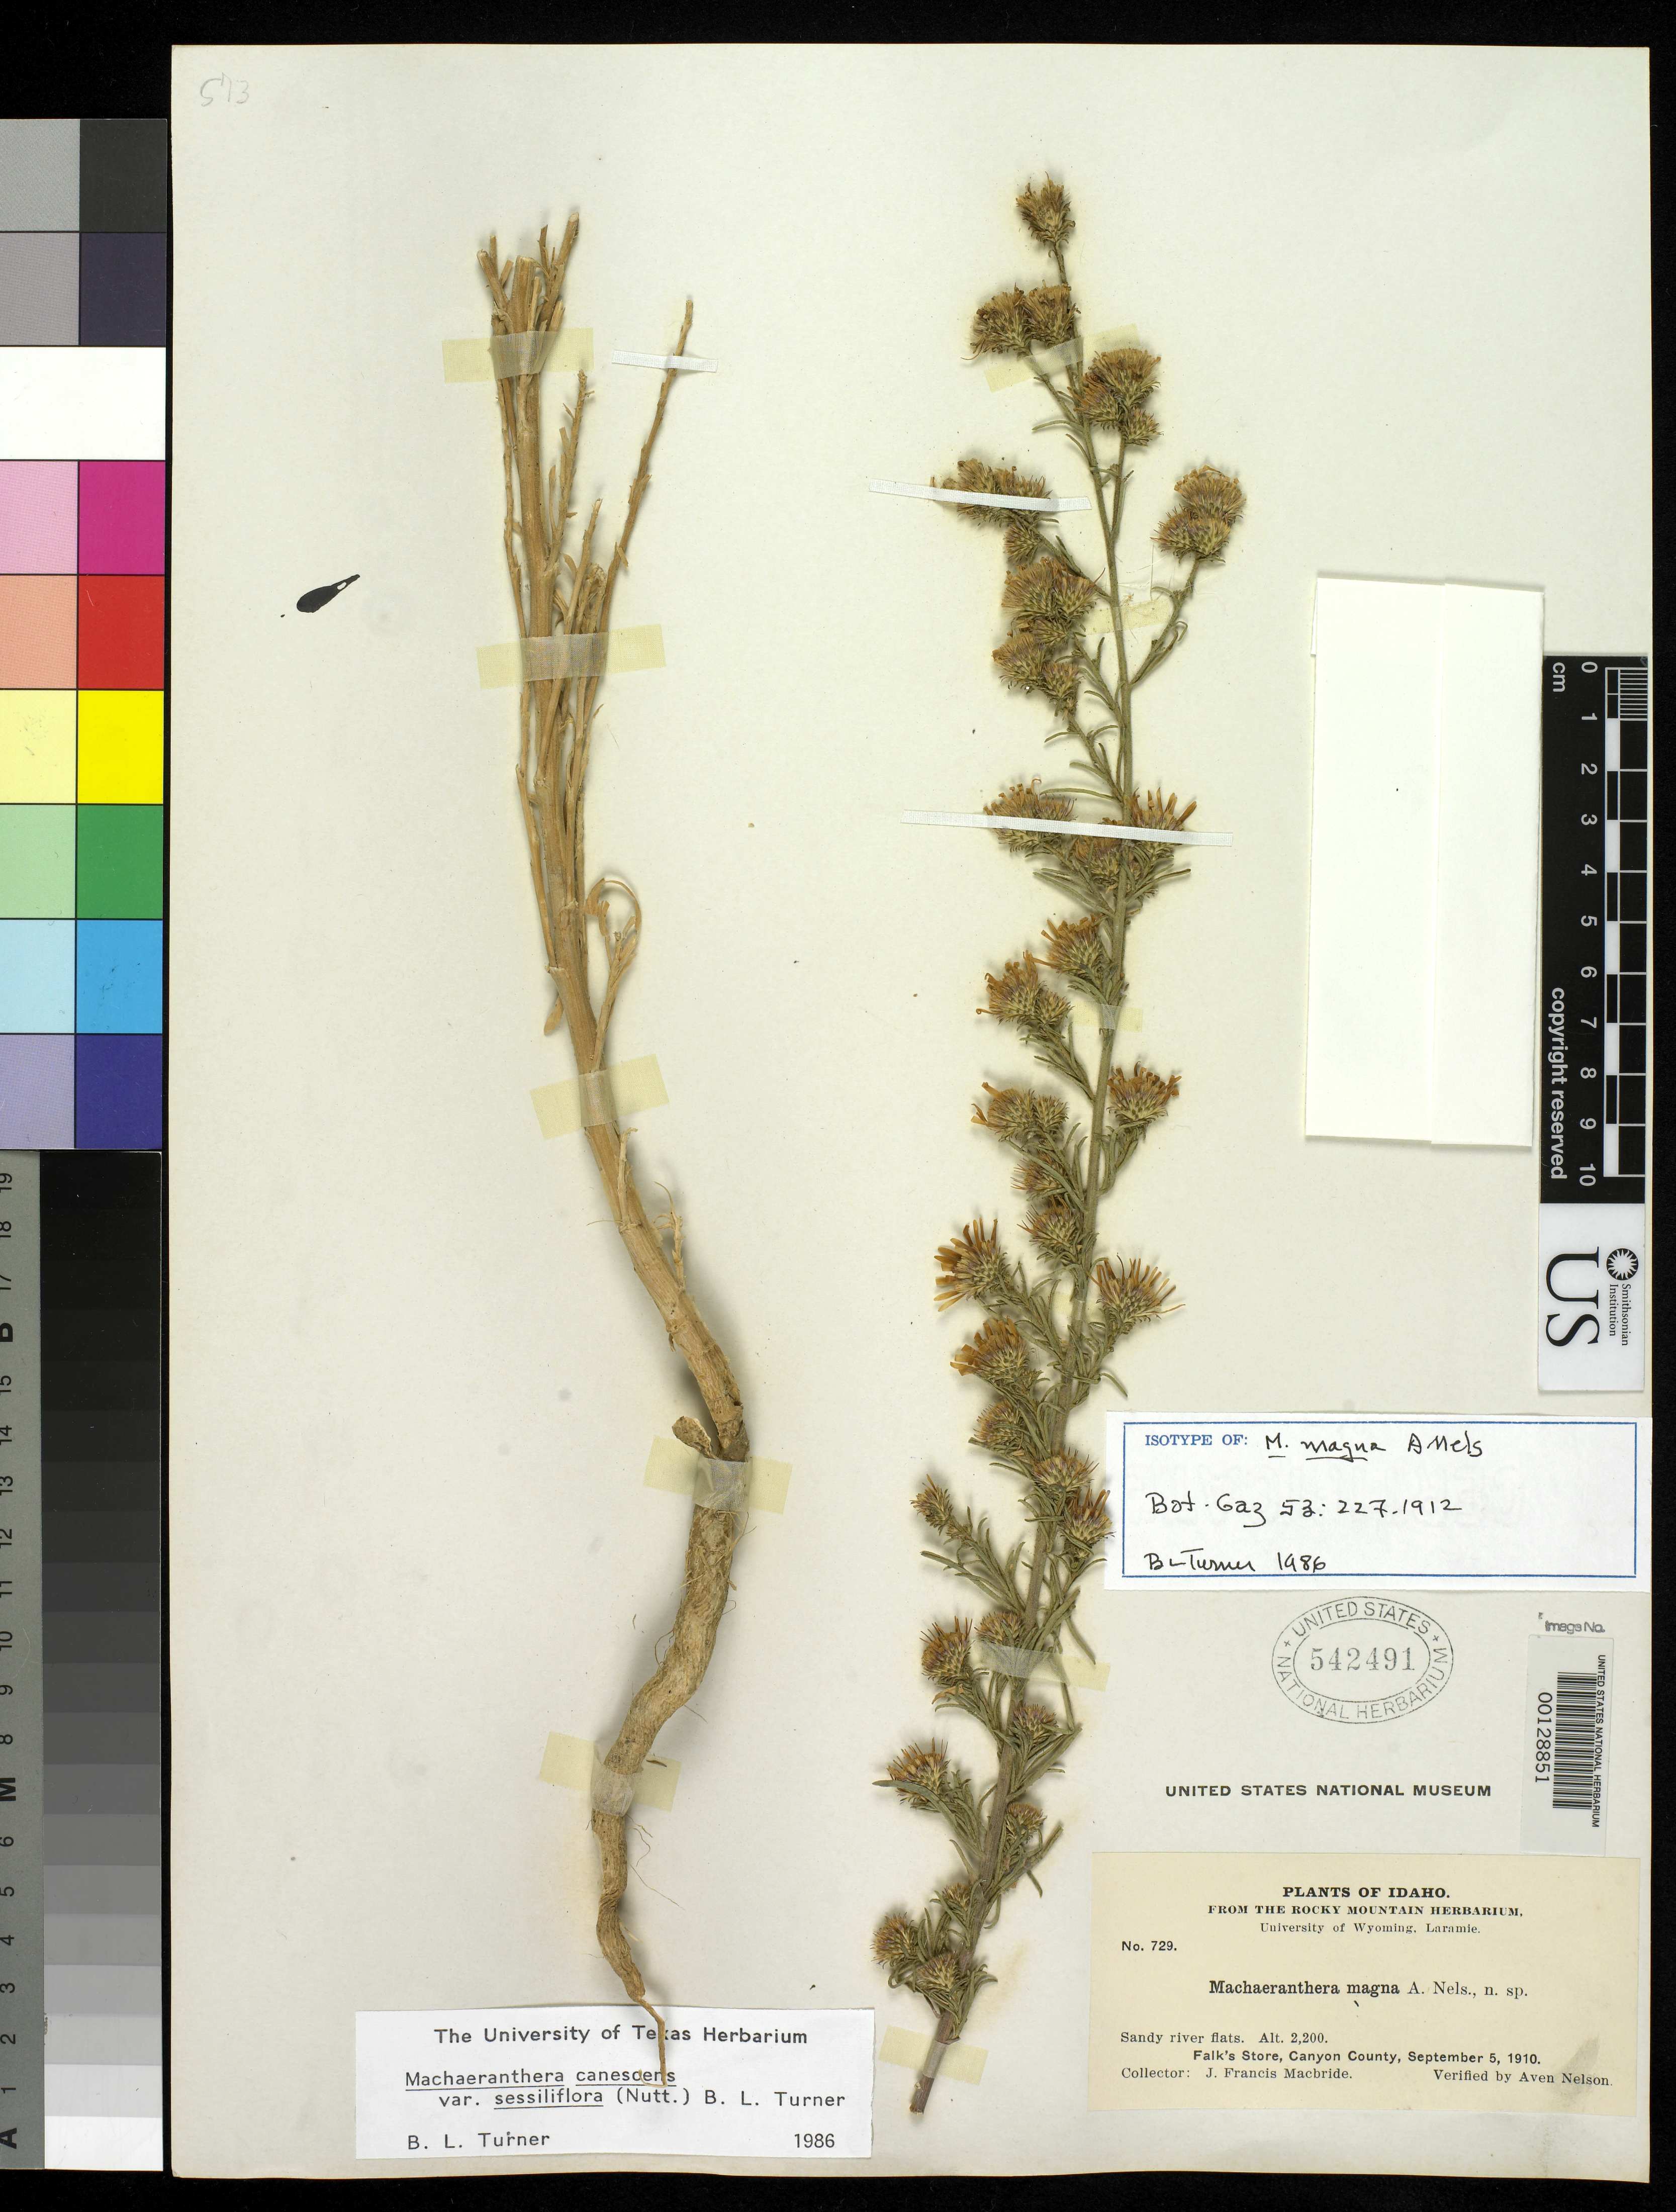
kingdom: Plantae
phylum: Tracheophyta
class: Magnoliopsida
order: Asterales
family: Asteraceae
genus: Machaeranthera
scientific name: Machaeranthera magna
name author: A. Nelson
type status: Isotype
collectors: J. F. Macbride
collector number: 729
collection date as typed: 05 Sep 1910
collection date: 1910-09-05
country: United States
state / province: Idaho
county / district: Canyon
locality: Falk's Store.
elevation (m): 671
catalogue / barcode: US 542491